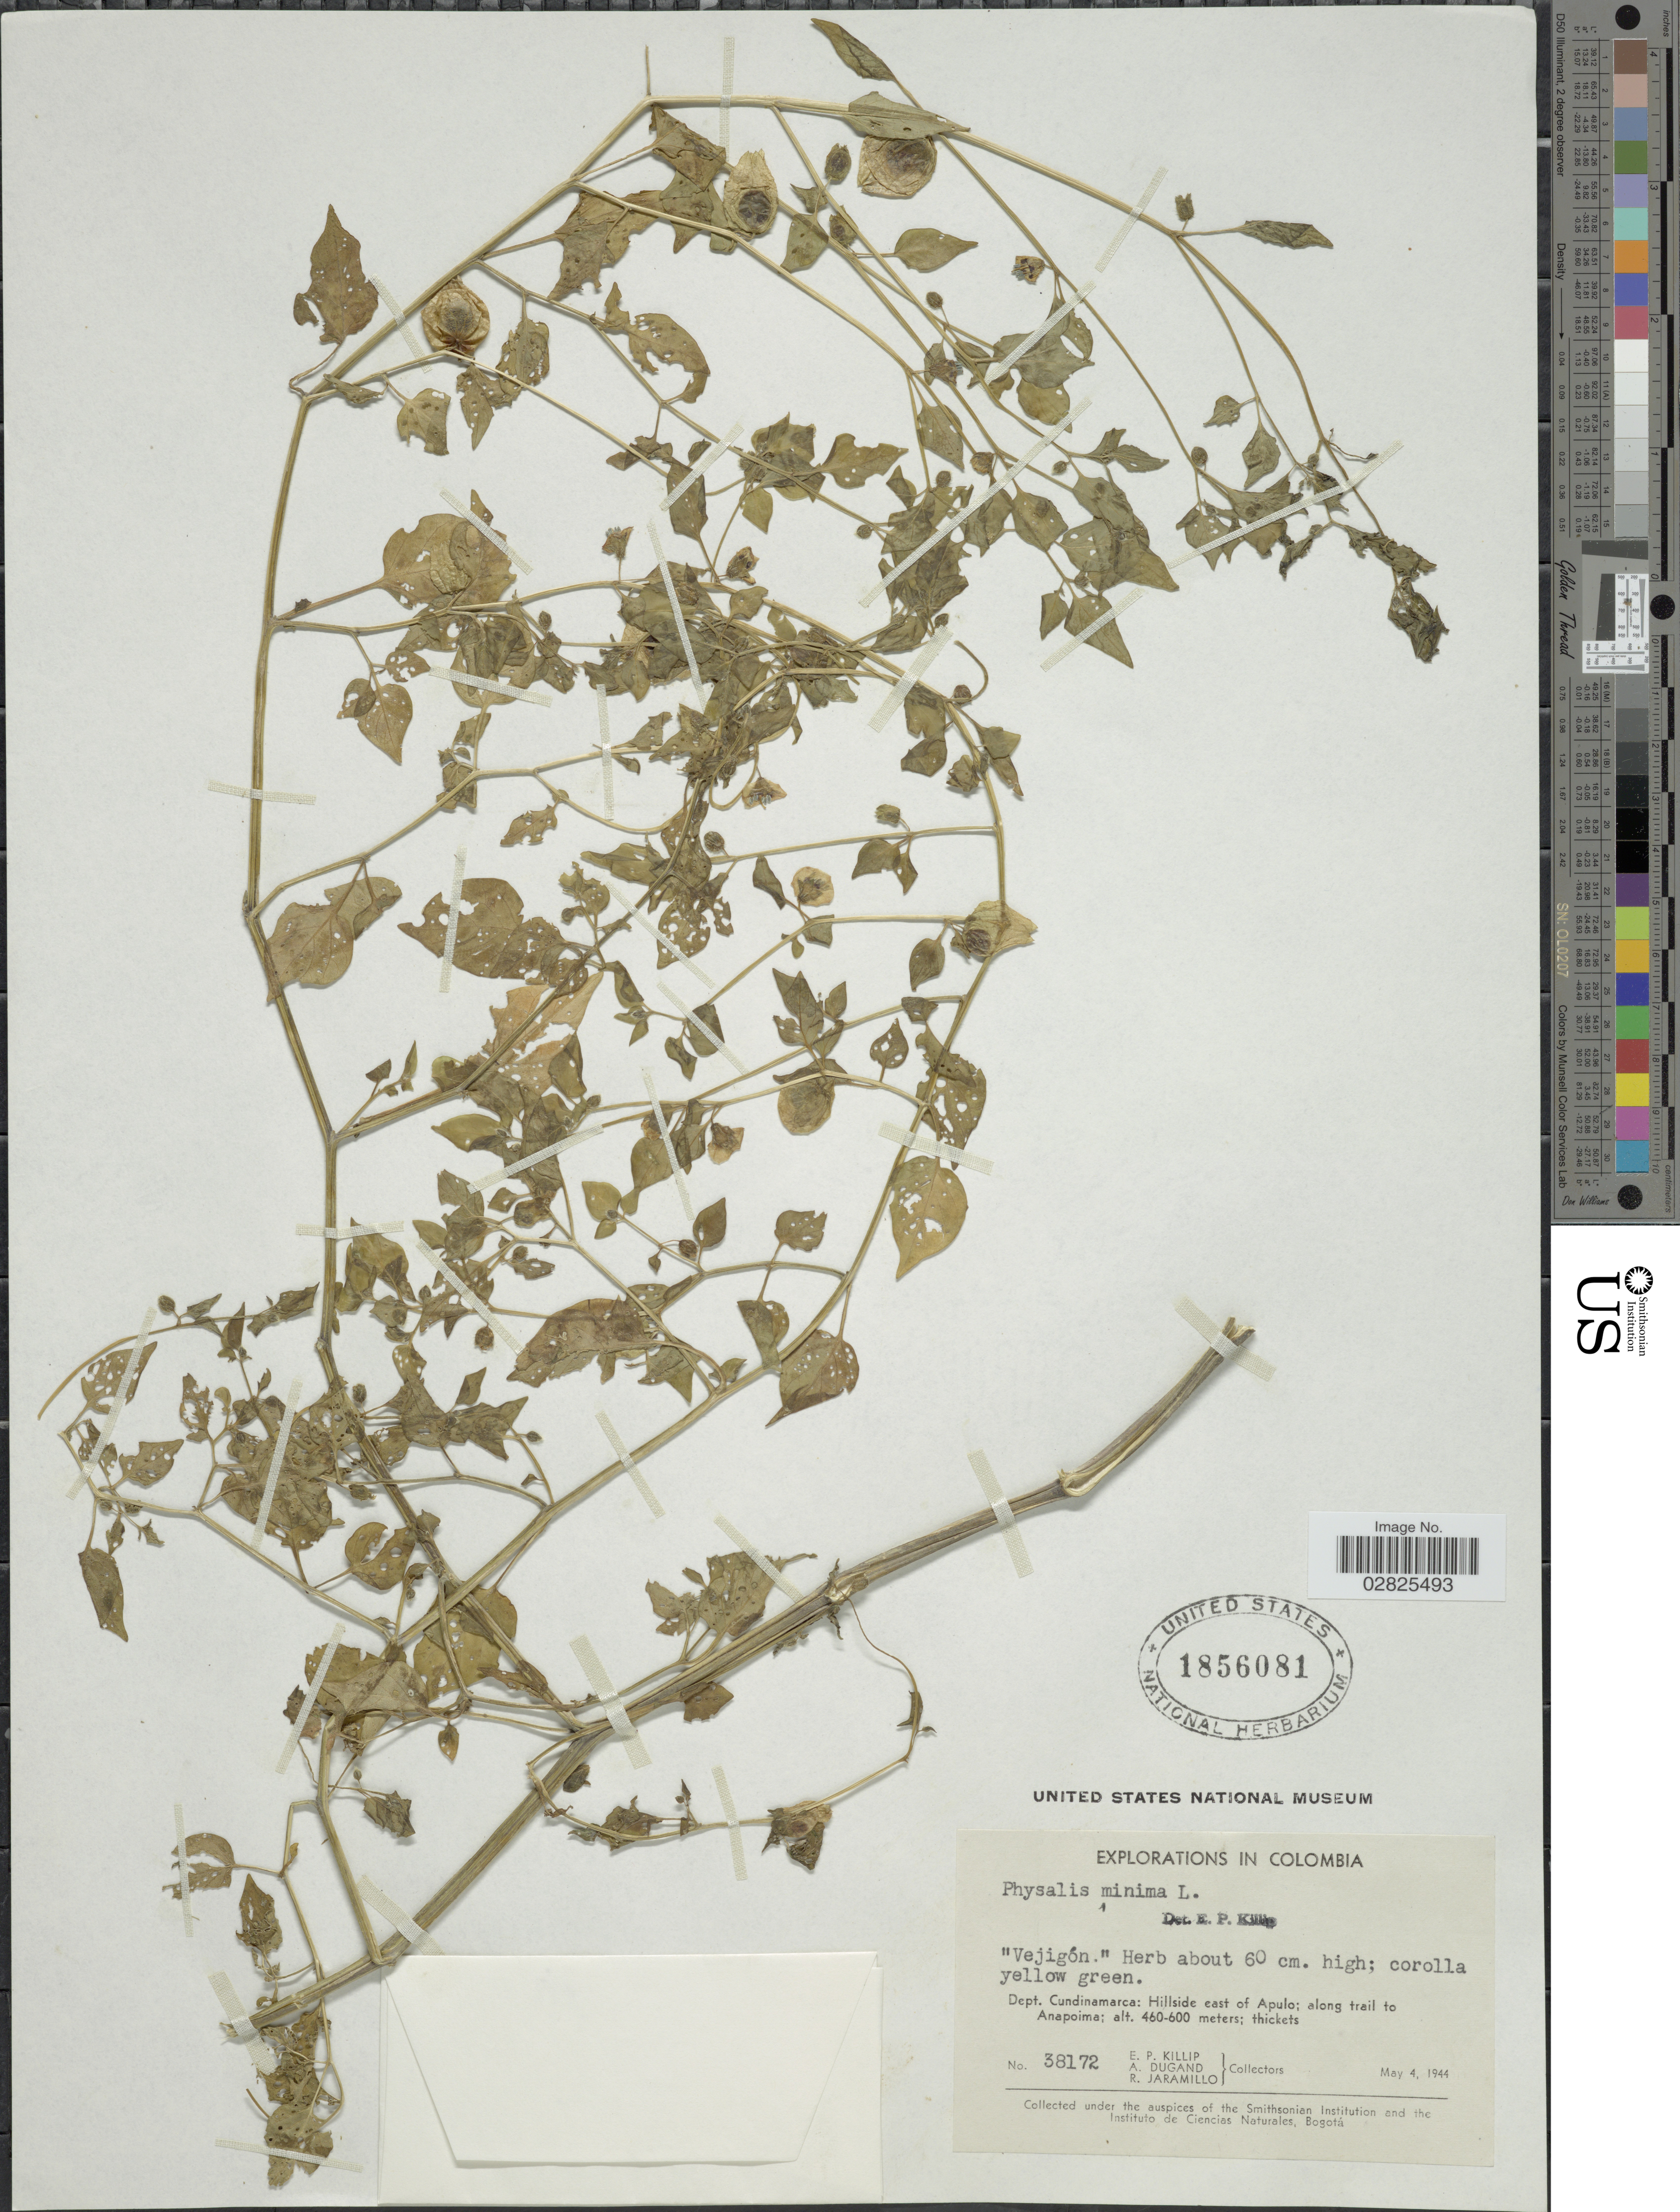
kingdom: Plantae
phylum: Tracheophyta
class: Magnoliopsida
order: Solanales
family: Solanaceae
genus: Physalis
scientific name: Physalis minima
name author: L.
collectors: E. P. Killip, A. Dugand & R. Jaramillo M.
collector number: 38172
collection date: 1944-05-04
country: Colombia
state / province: Cundinamarca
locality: Dept. Cundinamarca: Hillside east of Apulo; along trail to Anapoima.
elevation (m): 460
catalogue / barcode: US 1856081